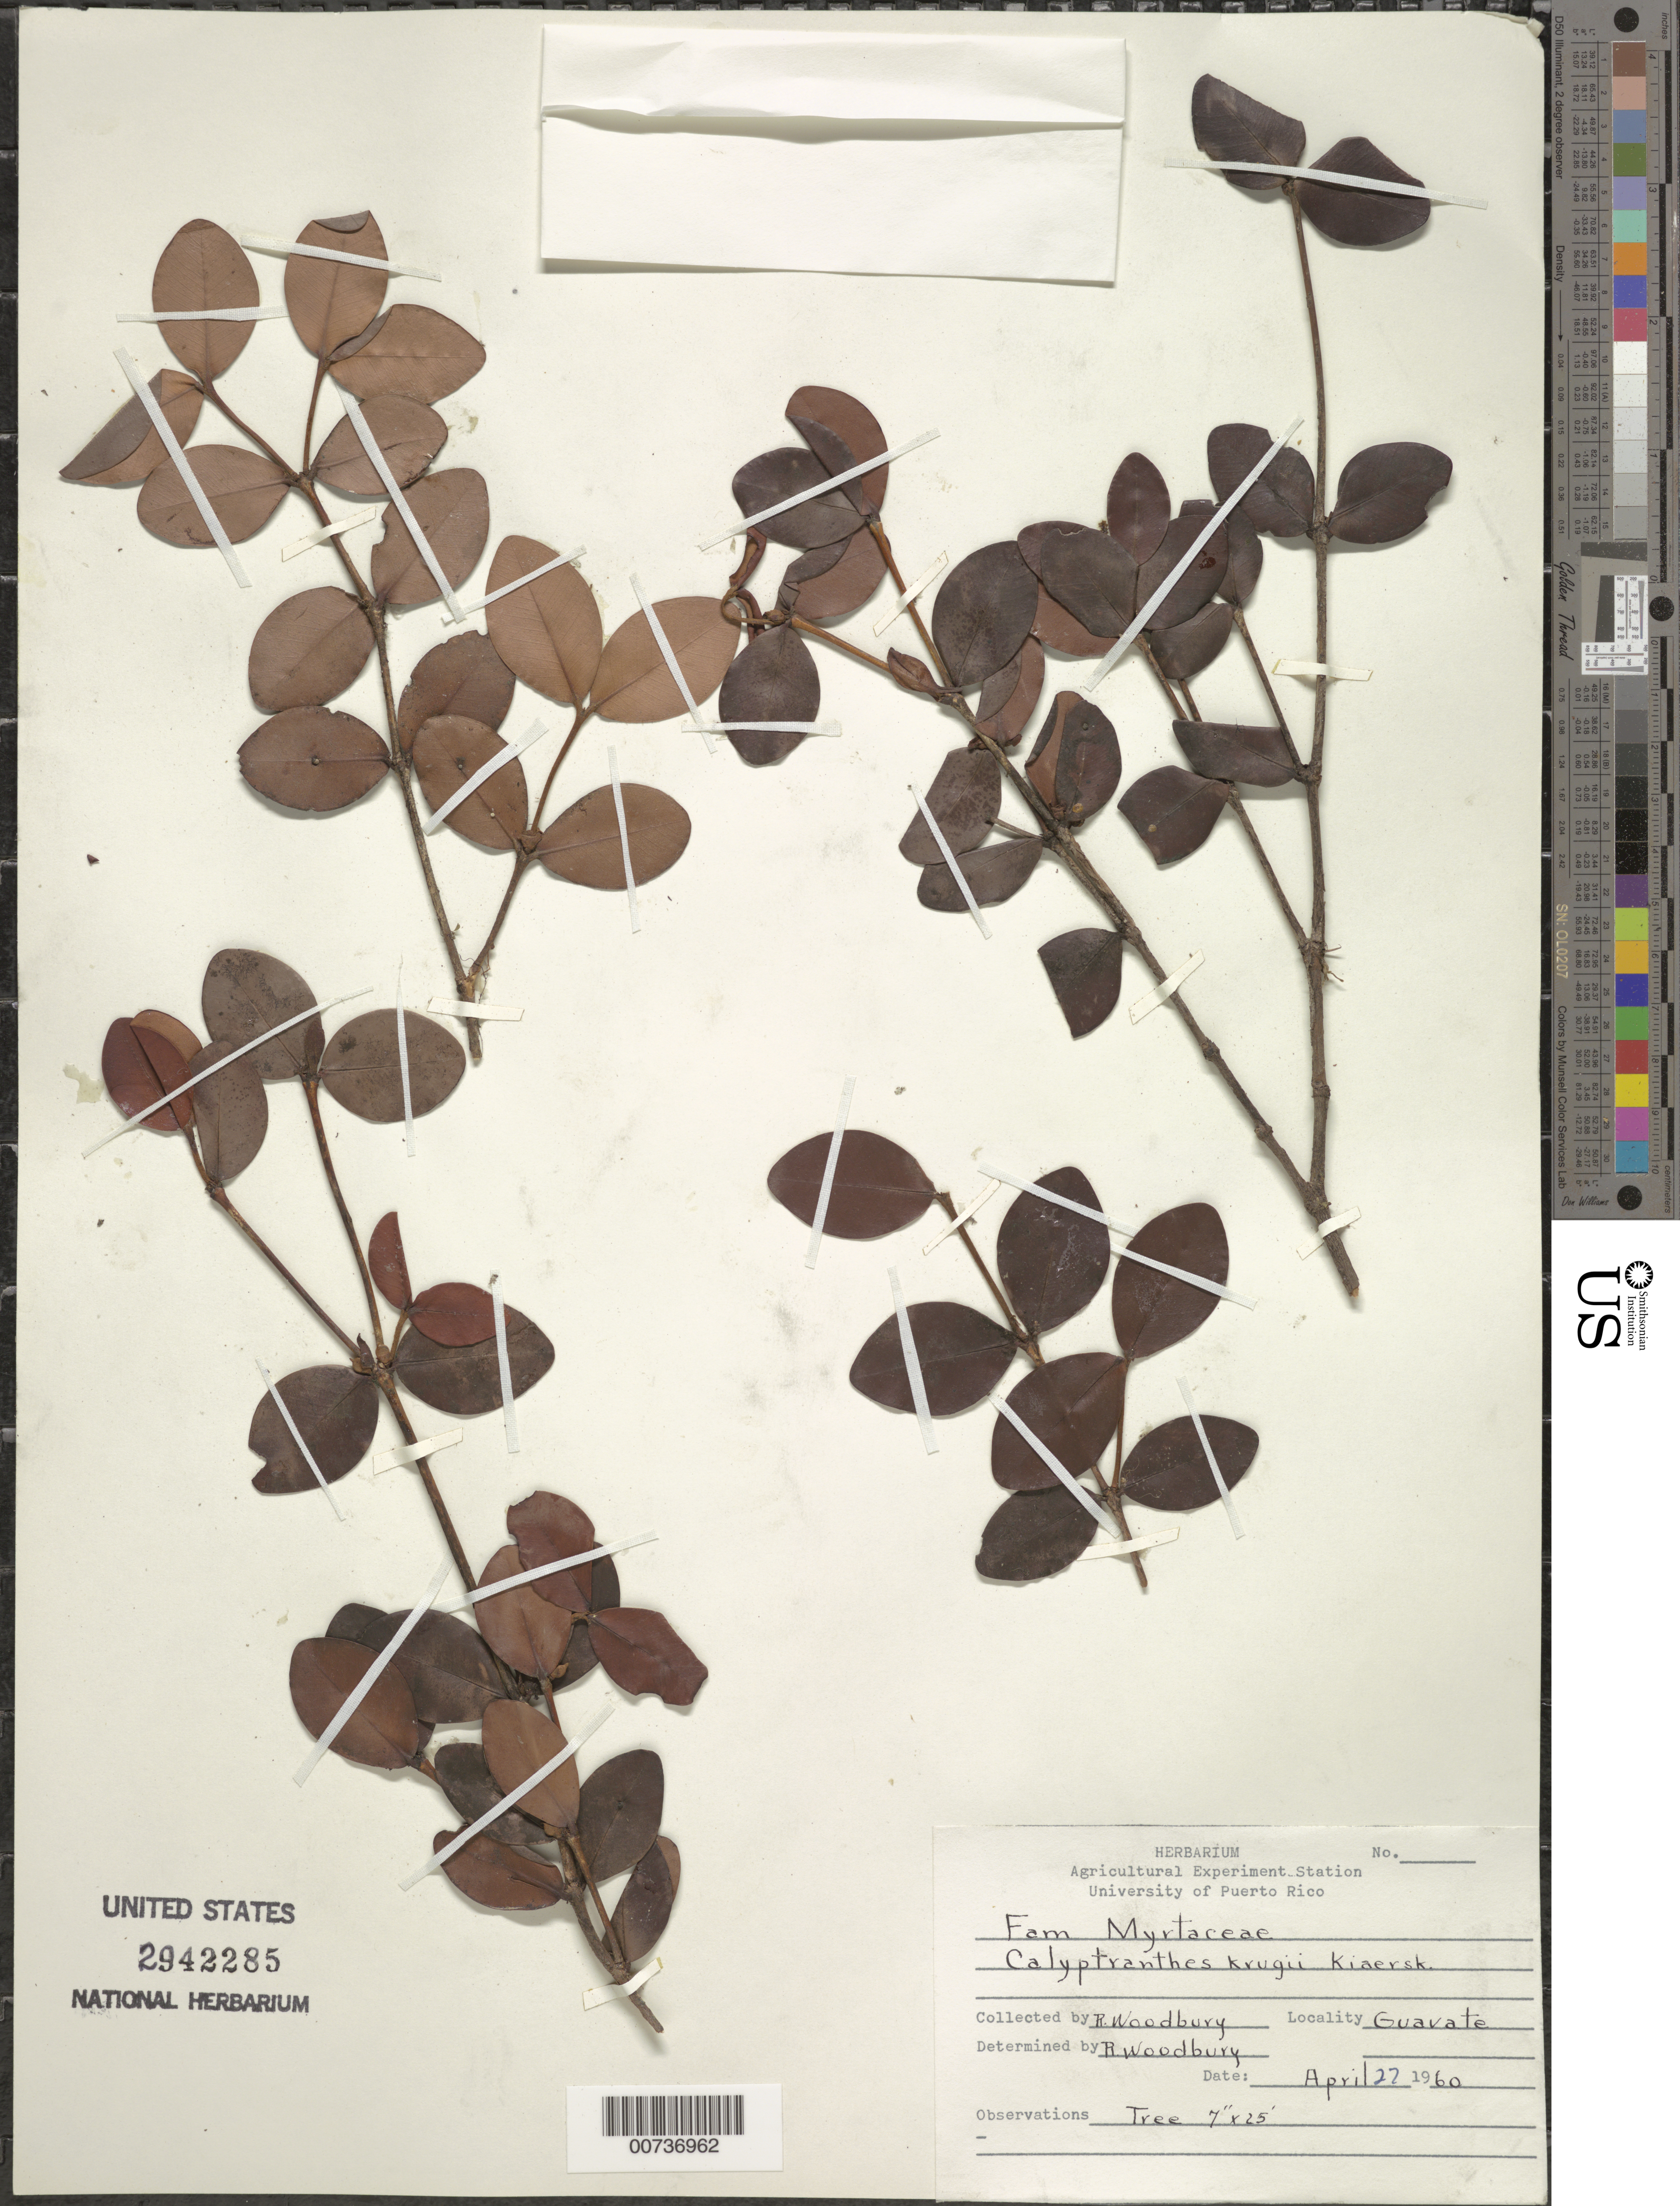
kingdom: Plantae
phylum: Tracheophyta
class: Magnoliopsida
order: Myrtales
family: Myrtaceae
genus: Myrcia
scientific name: Myrcia krugii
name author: (Kiaersk.) E. Lucas & Acev.-Rodr.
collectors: R. O. Woodbury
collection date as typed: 22 Apr 1960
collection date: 1960-04-22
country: Puerto Rico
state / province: Cayey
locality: Guavate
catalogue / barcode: US 2942285